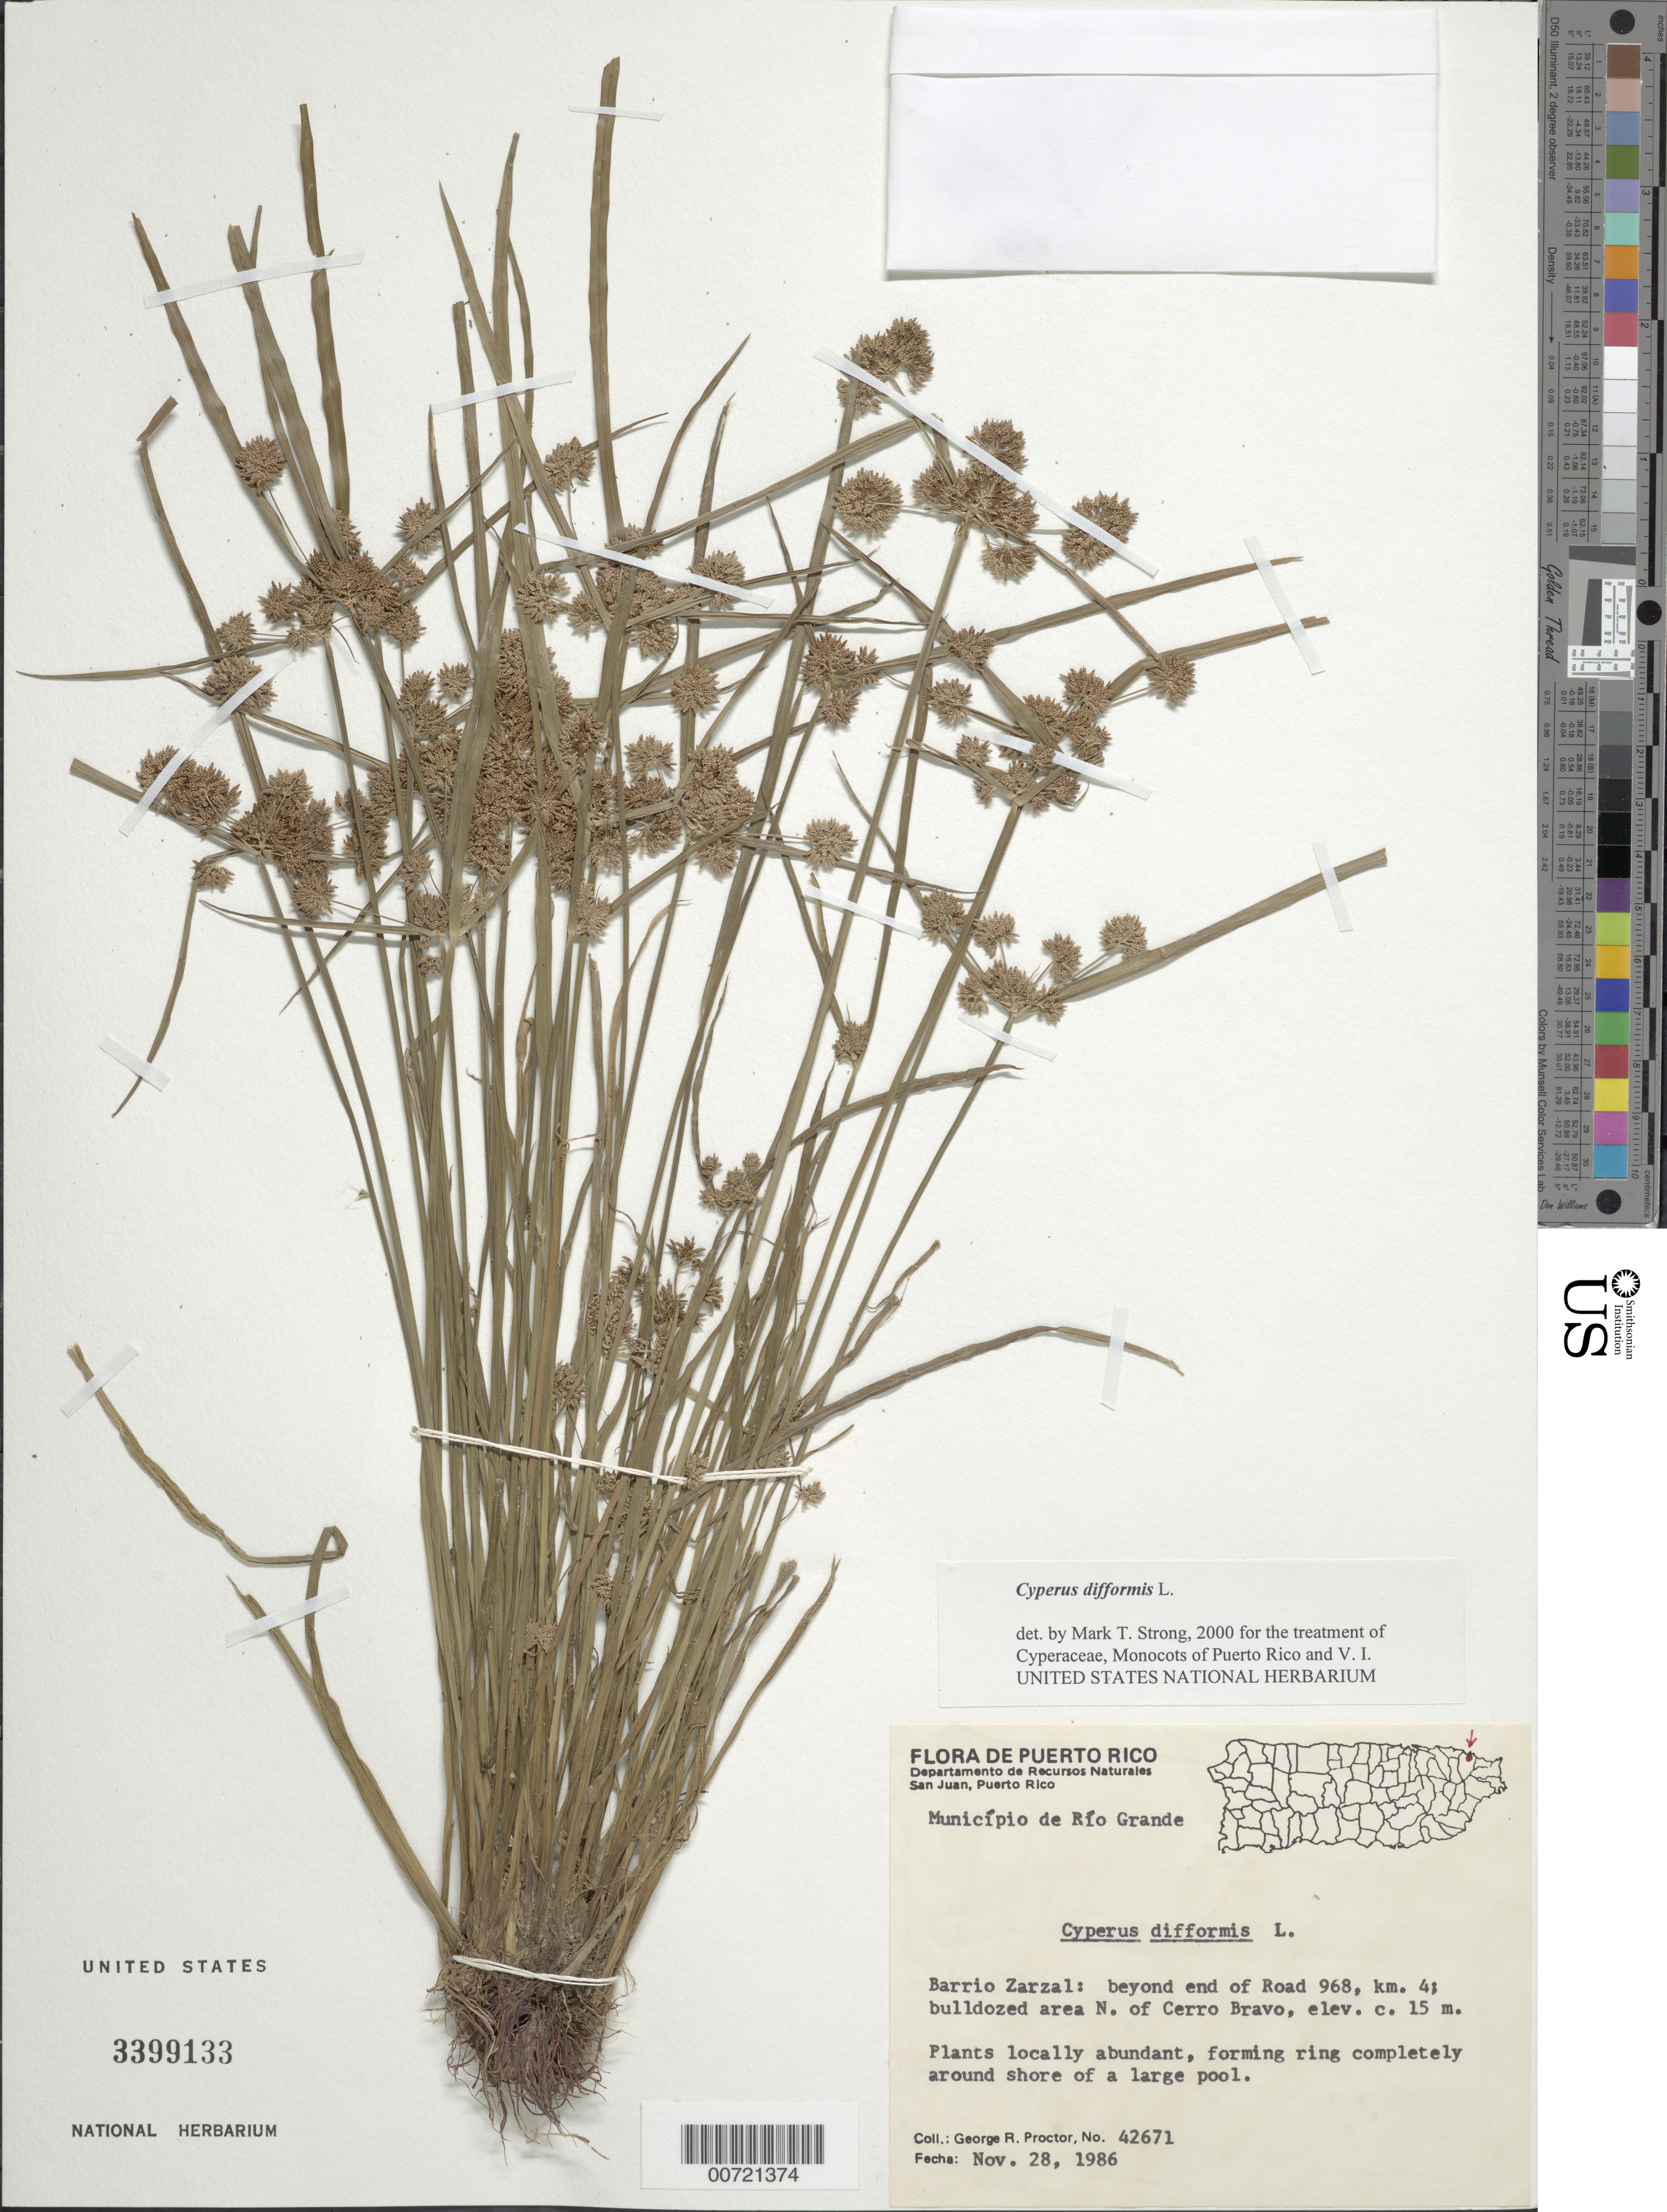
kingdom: Plantae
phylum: Tracheophyta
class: Liliopsida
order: Poales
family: Cyperaceae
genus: Cyperus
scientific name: Cyperus difformis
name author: L.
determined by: Strong, M. T., (US), Smithsonian Institution - National Museum of Natural History (UNITED STATES)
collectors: G. R. Proctor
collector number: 42671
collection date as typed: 28 Nov 1986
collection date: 1986-11-28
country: Puerto Rico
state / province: Río Grande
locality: Río Grande: Barrio Zarzal, beyond end of Rd. 968, km 4, bulldozed area N of Cerro Bravo.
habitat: Forming ring completely around shore of a large pool.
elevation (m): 15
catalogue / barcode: US 3399133